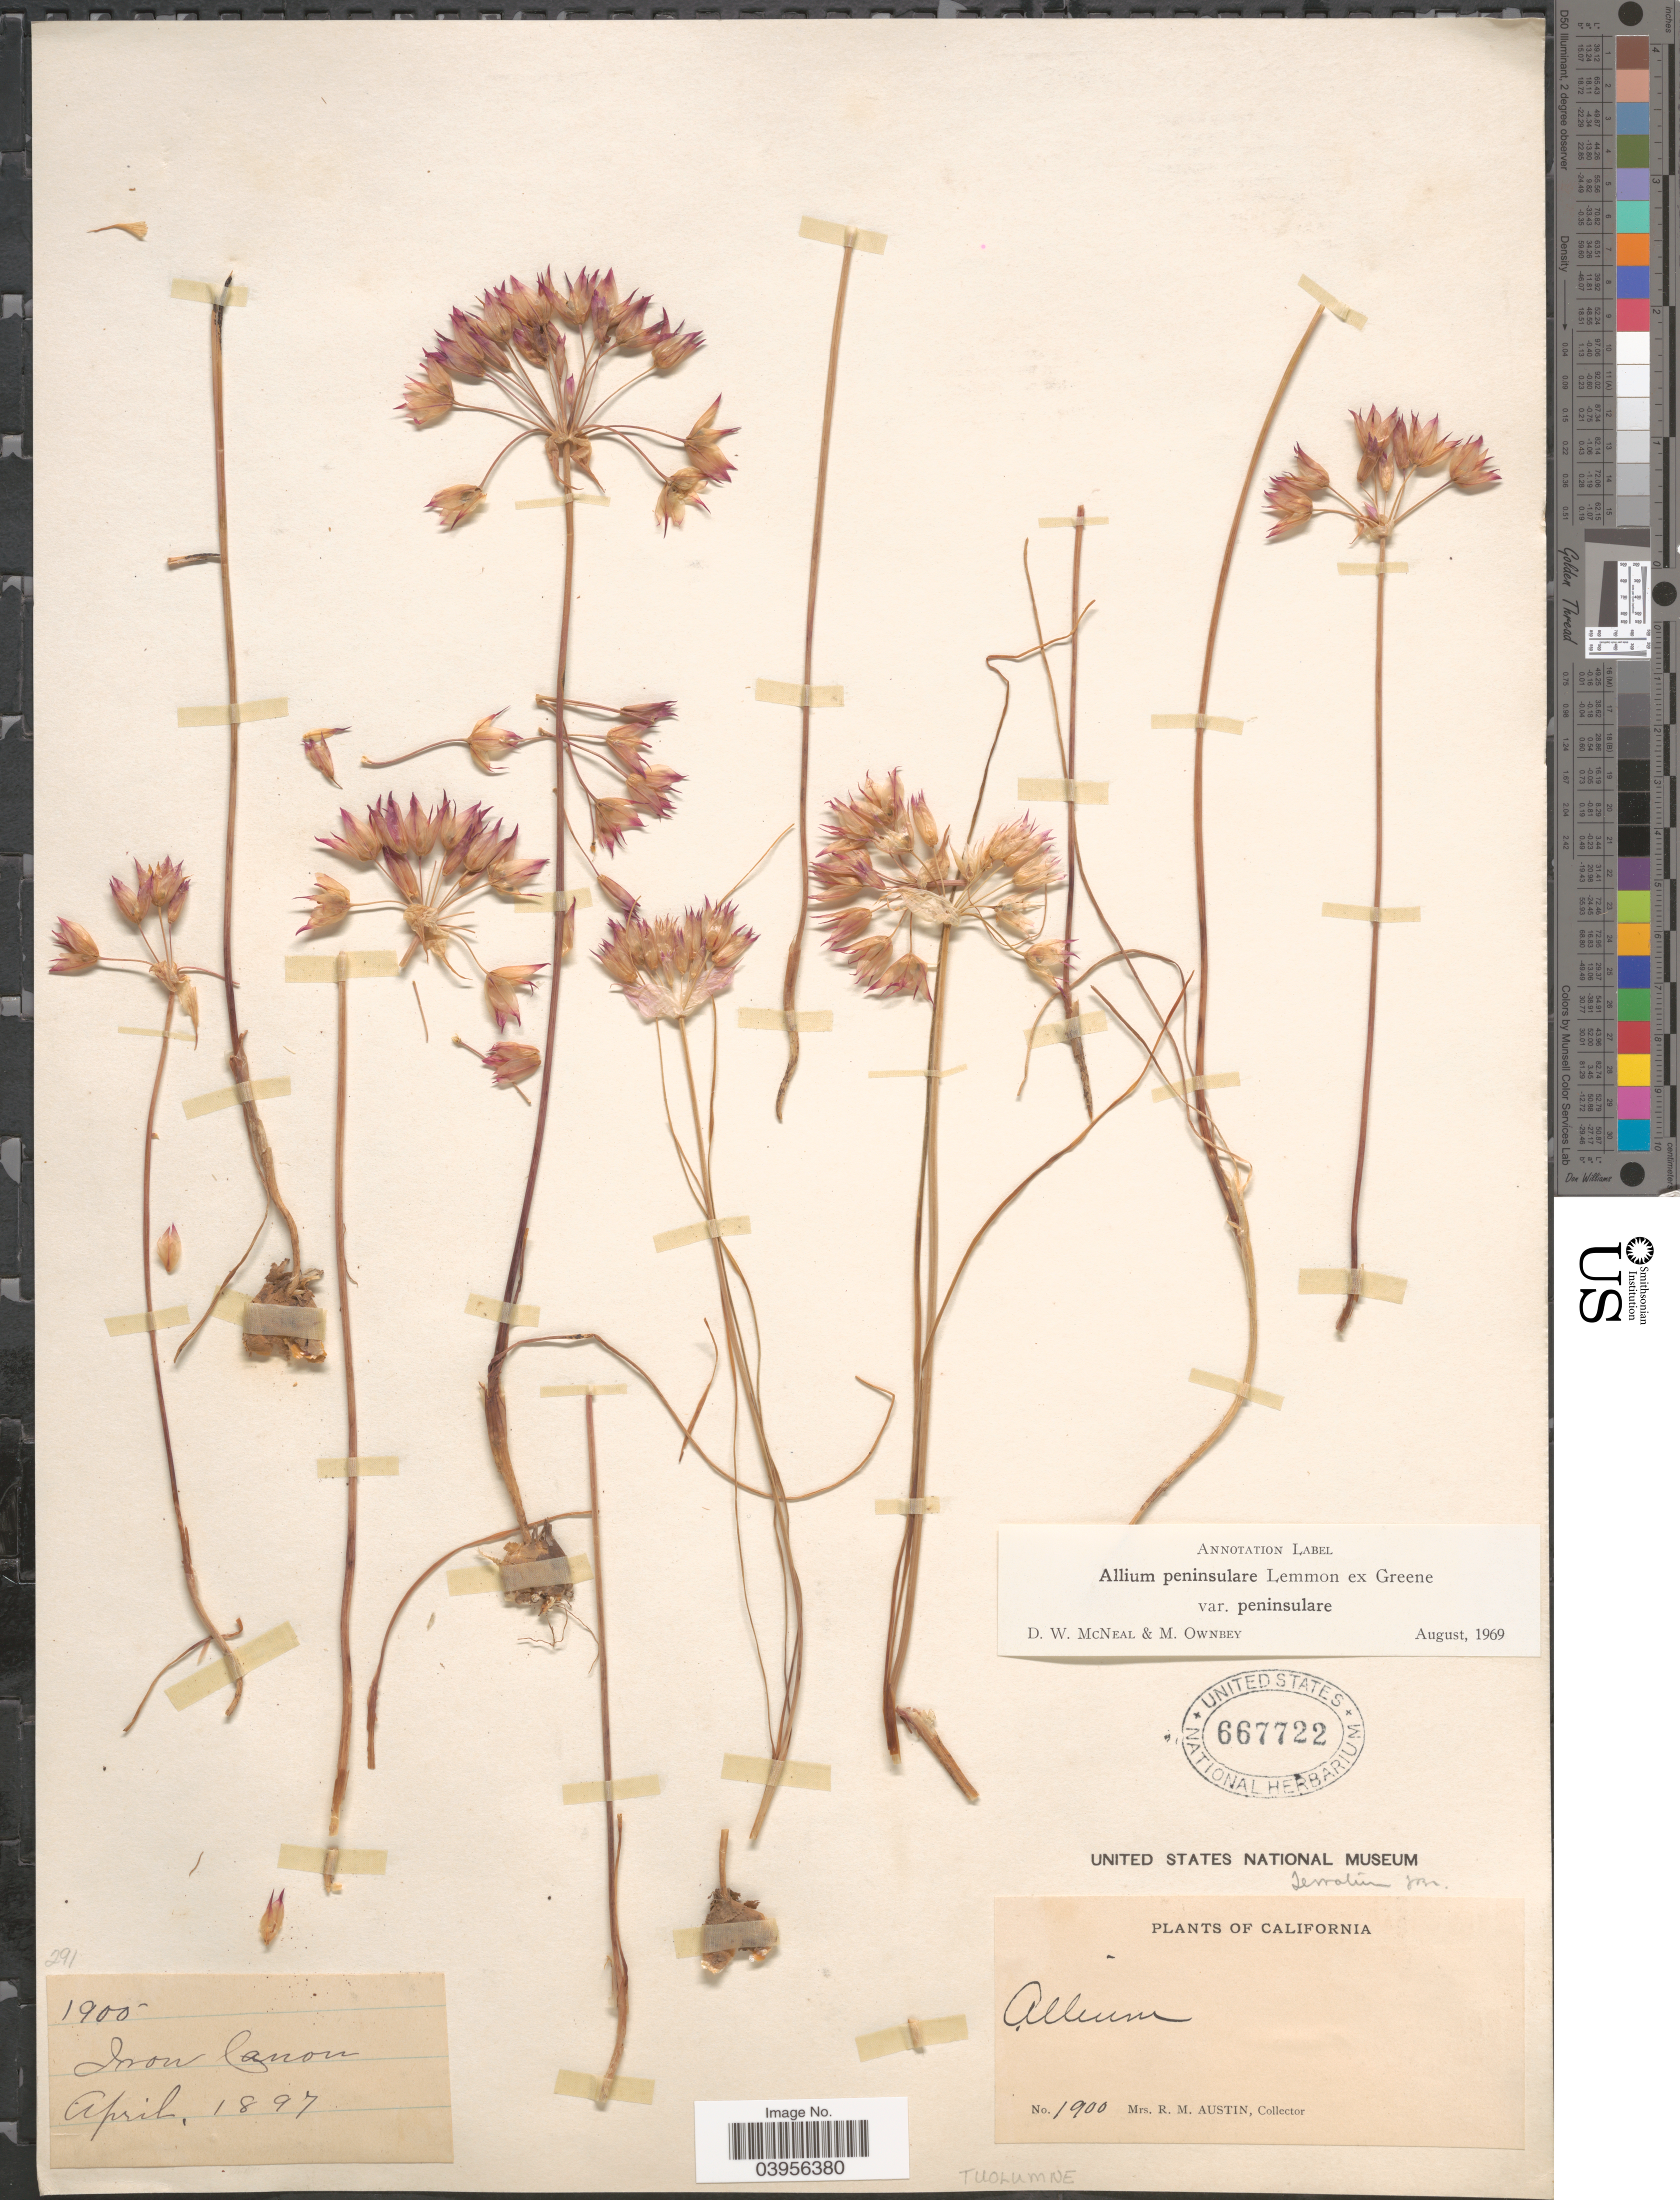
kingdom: Plantae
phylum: Tracheophyta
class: Liliopsida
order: Asparagales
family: Amaryllidaceae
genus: Allium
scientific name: Allium peninsulare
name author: Lemmon ex Greene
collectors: R. Austin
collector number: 1900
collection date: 1897-04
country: United States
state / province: California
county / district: Tuolumne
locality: Iron Canon. Tuolumne.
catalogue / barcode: US 667722